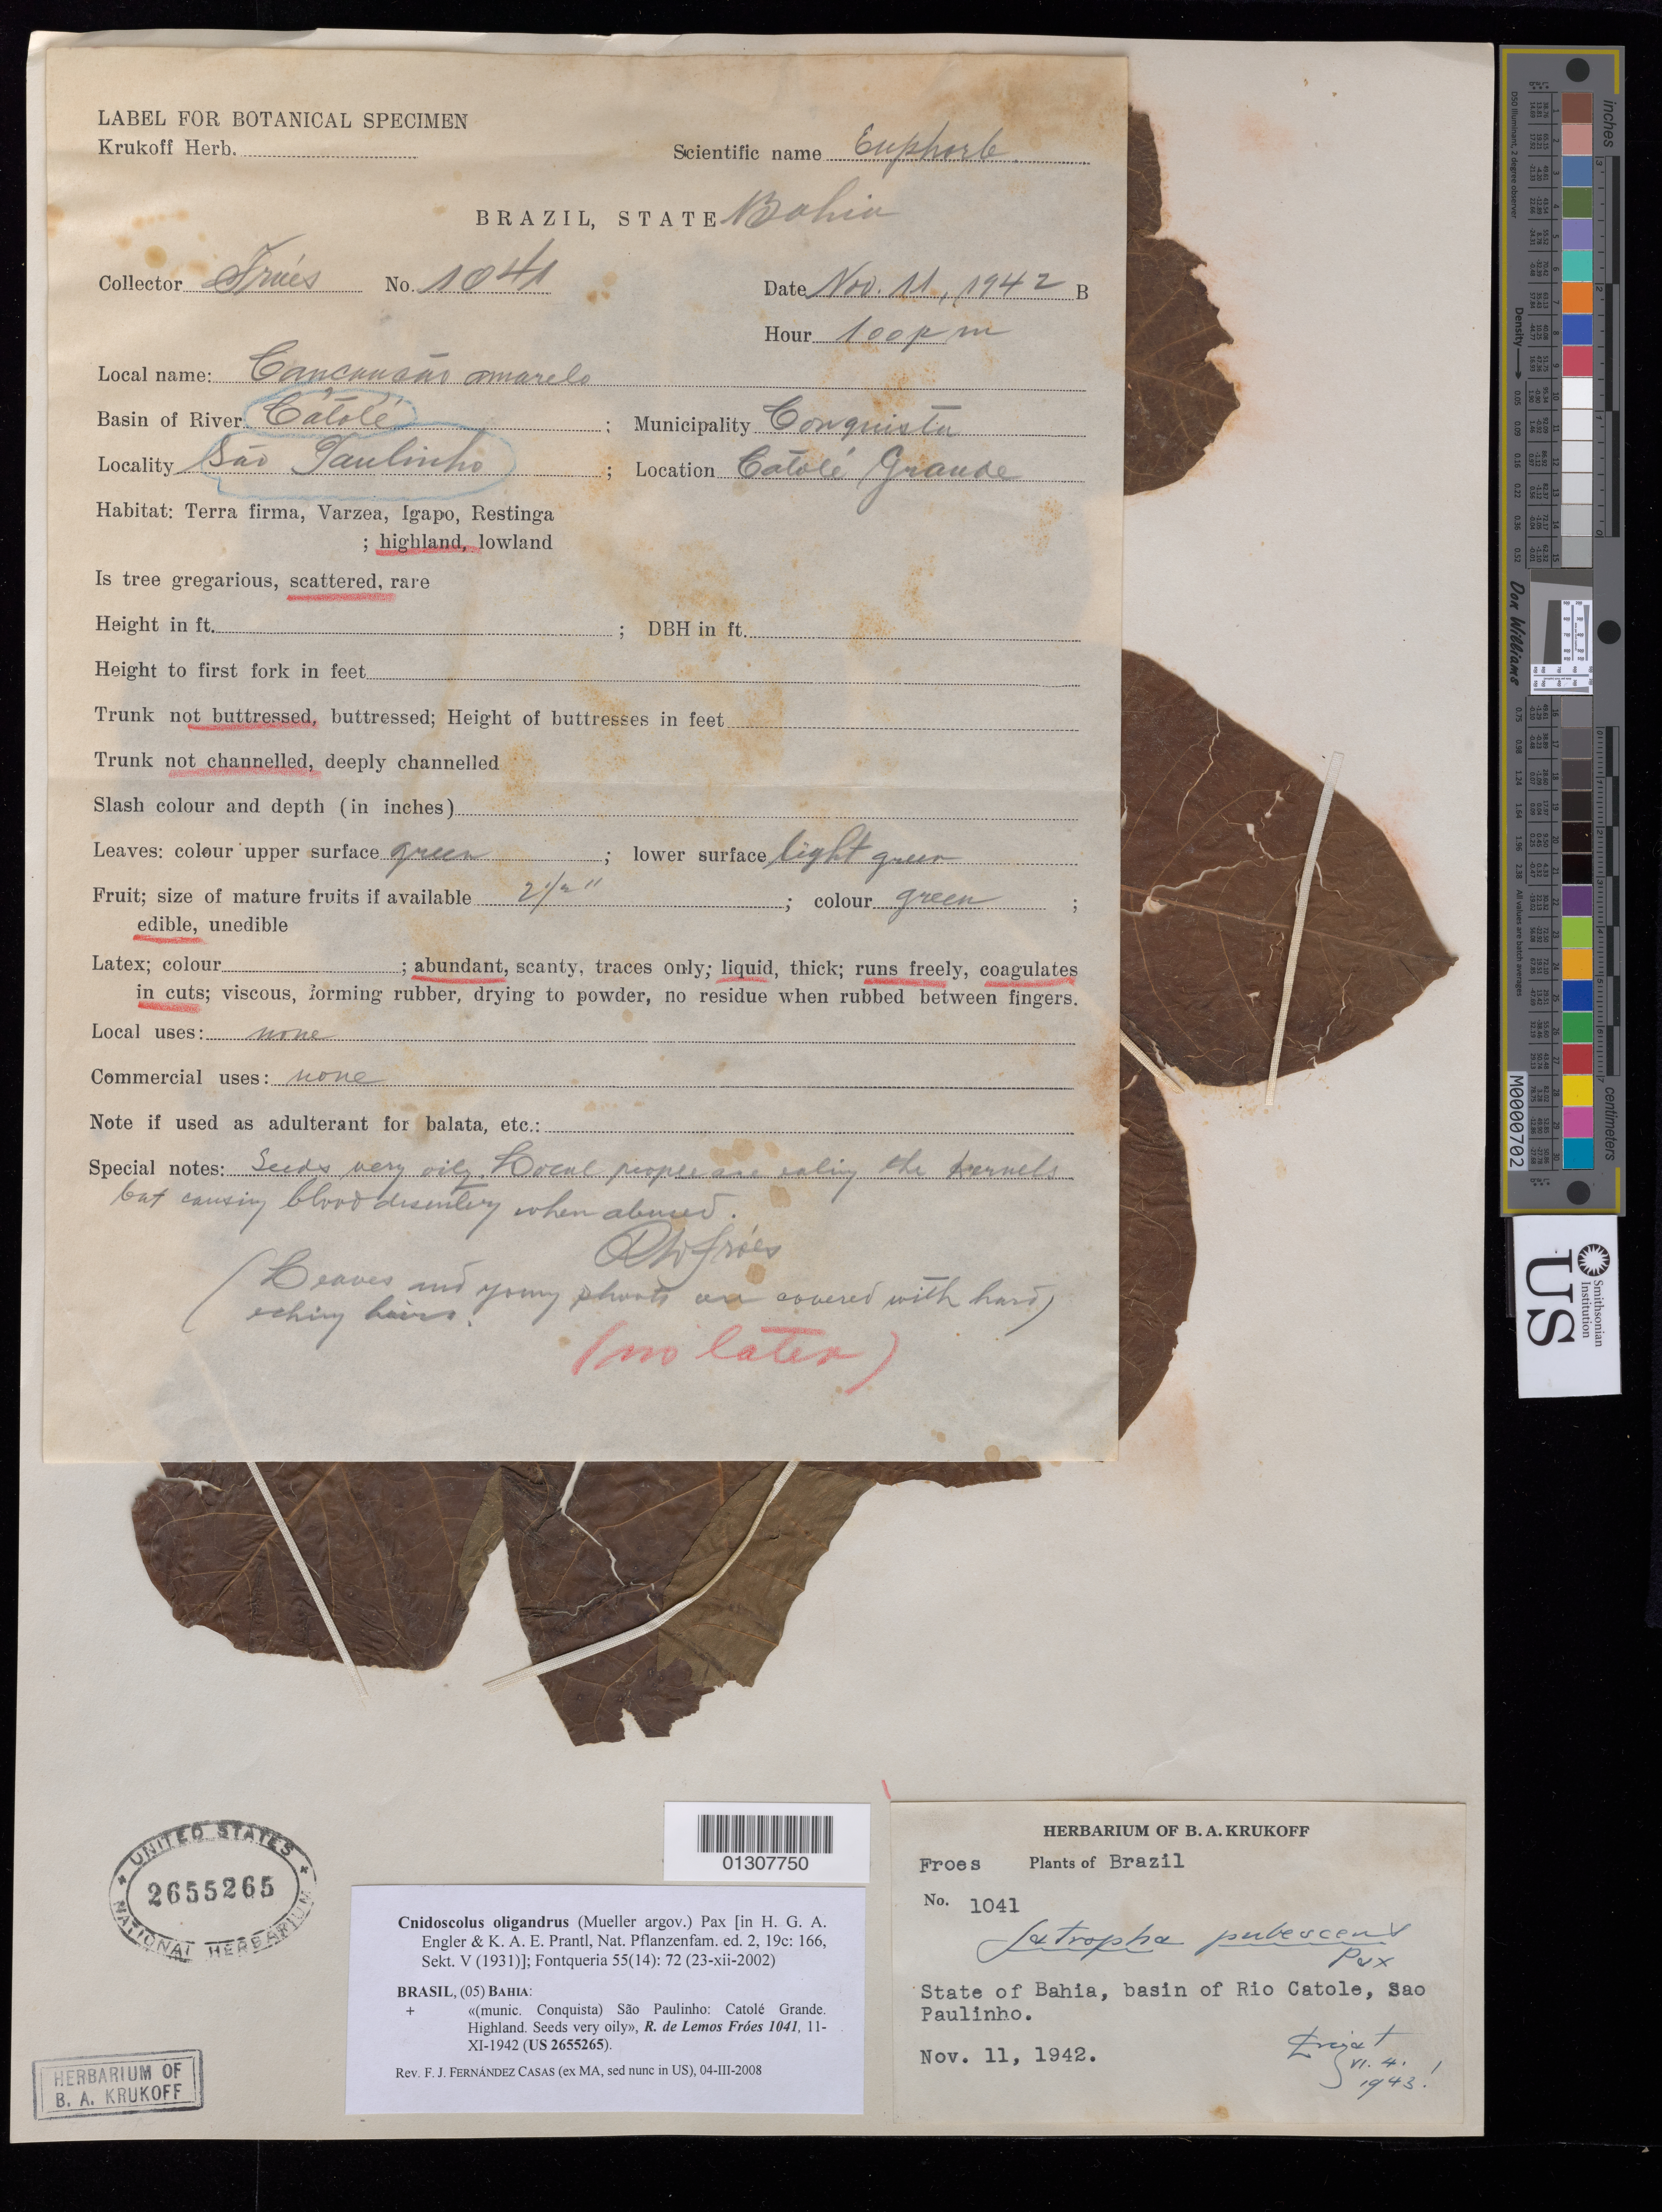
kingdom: Plantae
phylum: Tracheophyta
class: Magnoliopsida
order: Malpighiales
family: Euphorbiaceae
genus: Cnidoscolus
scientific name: Cnidoscolus oligandrus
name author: (Müll. Arg.) Pax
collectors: R. L. Fróes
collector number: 1041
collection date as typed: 11 Nov 1942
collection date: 1942-11-11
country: Brazil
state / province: Bahia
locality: Basin of Rio Catole. Sao Paulinho.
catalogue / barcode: US 2655265